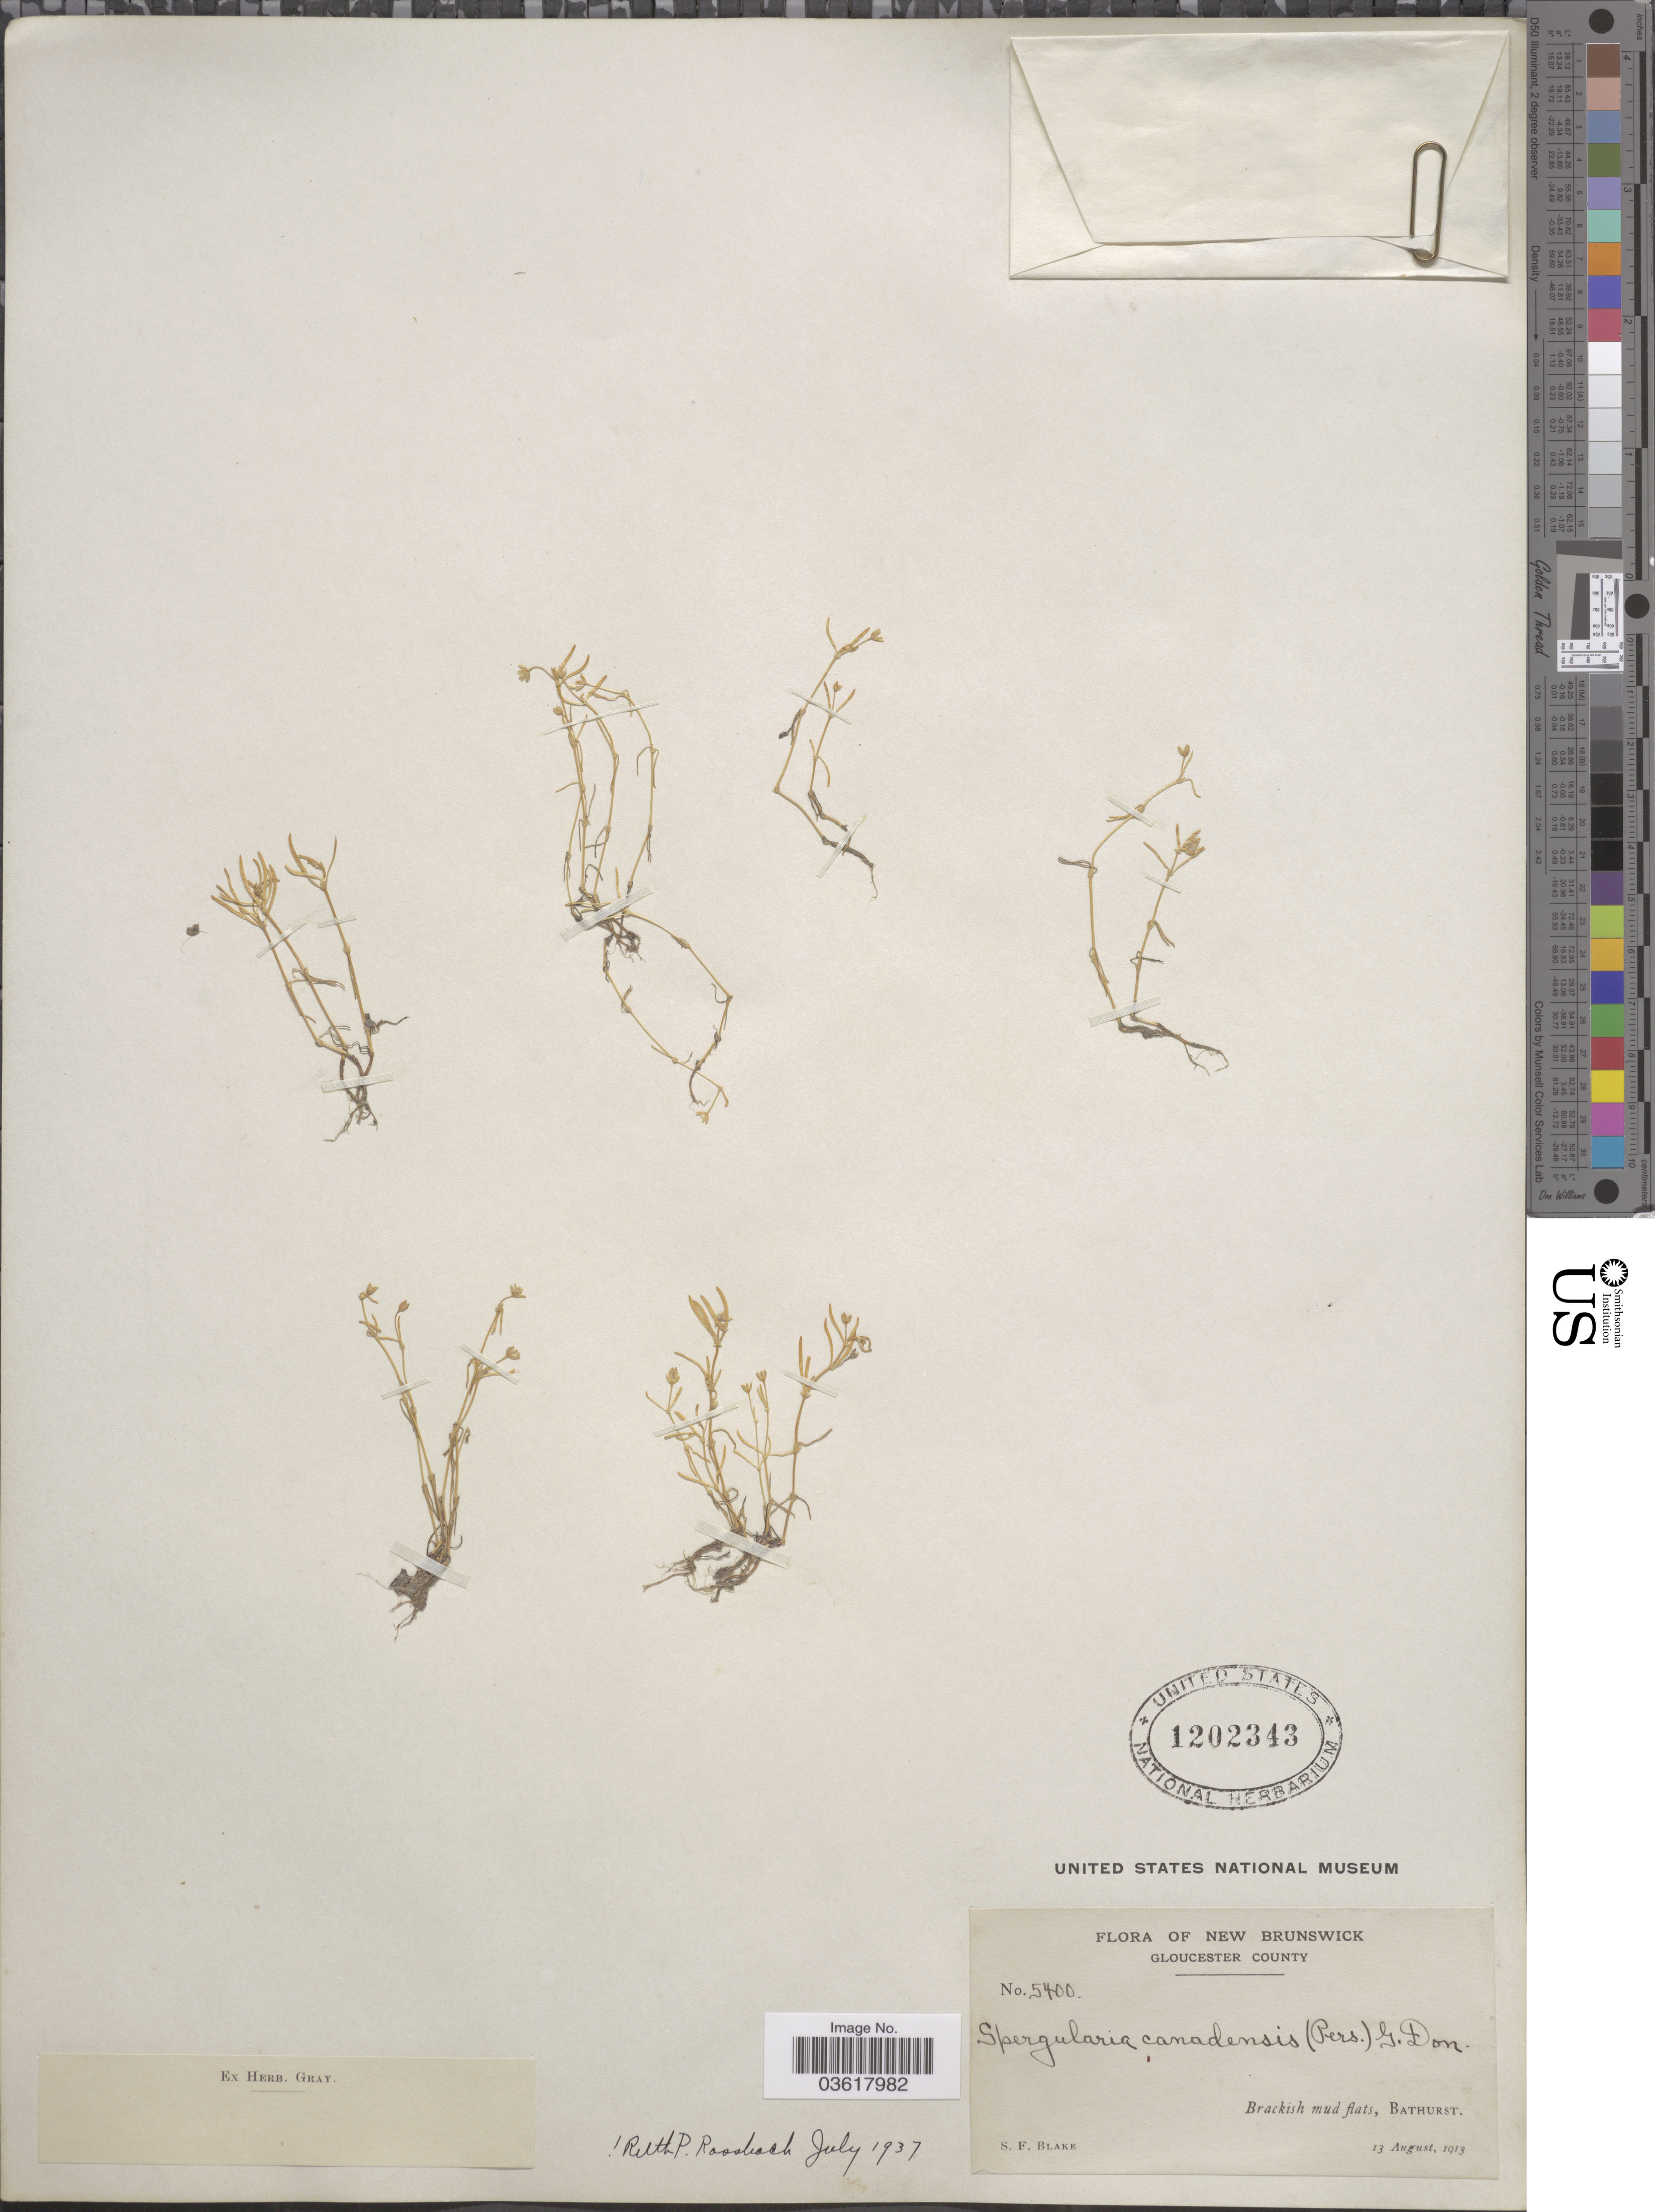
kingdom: Plantae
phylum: Tracheophyta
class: Magnoliopsida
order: Caryophyllales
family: Caryophyllaceae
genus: Spergularia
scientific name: Spergularia canadensis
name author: (Pers.) G. Don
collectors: S. Blake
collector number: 5400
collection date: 1913-08-13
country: Canada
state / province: New Brunswick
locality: Gloucester County. Bathurst.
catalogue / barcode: US 1202343